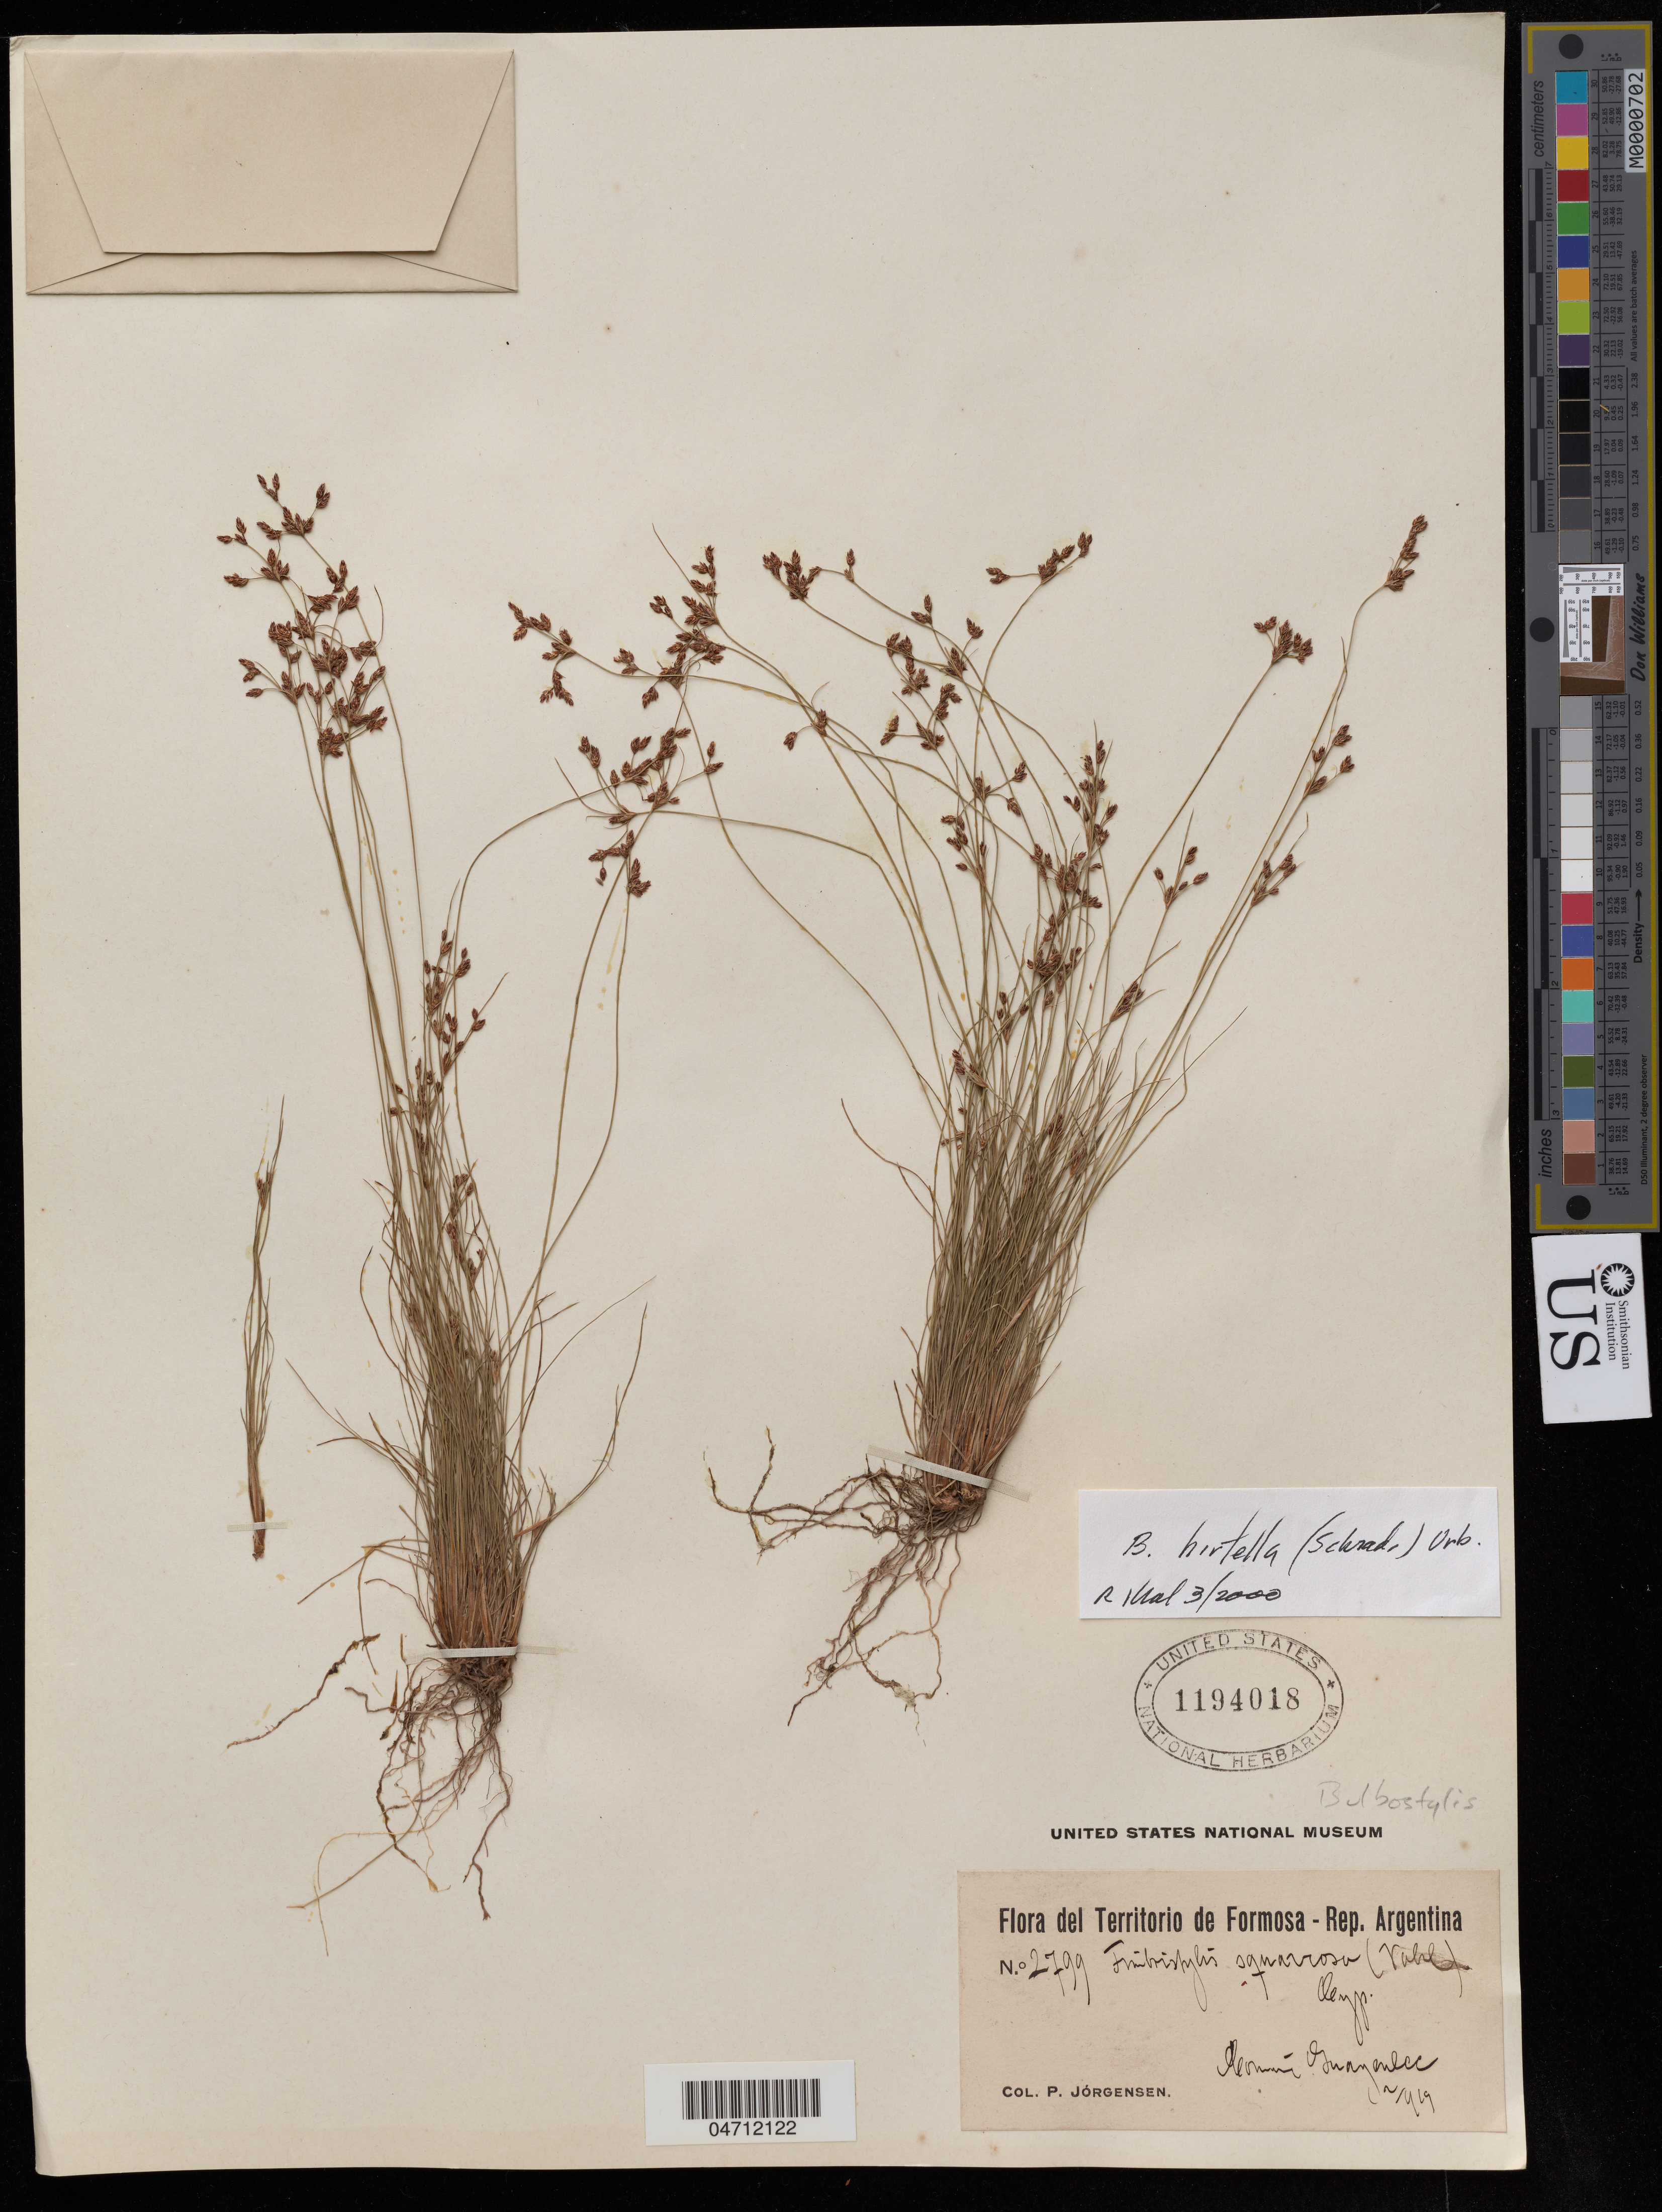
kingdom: Plantae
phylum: Tracheophyta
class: Liliopsida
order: Poales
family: Cyperaceae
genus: Bulbostylis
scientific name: Bulbostylis hirtella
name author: (Schrad.) Nees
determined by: Kral, R.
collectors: P. Jörgensen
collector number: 2799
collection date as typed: Feb 1919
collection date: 1919-02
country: Argentina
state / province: Formosa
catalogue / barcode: US 1194018